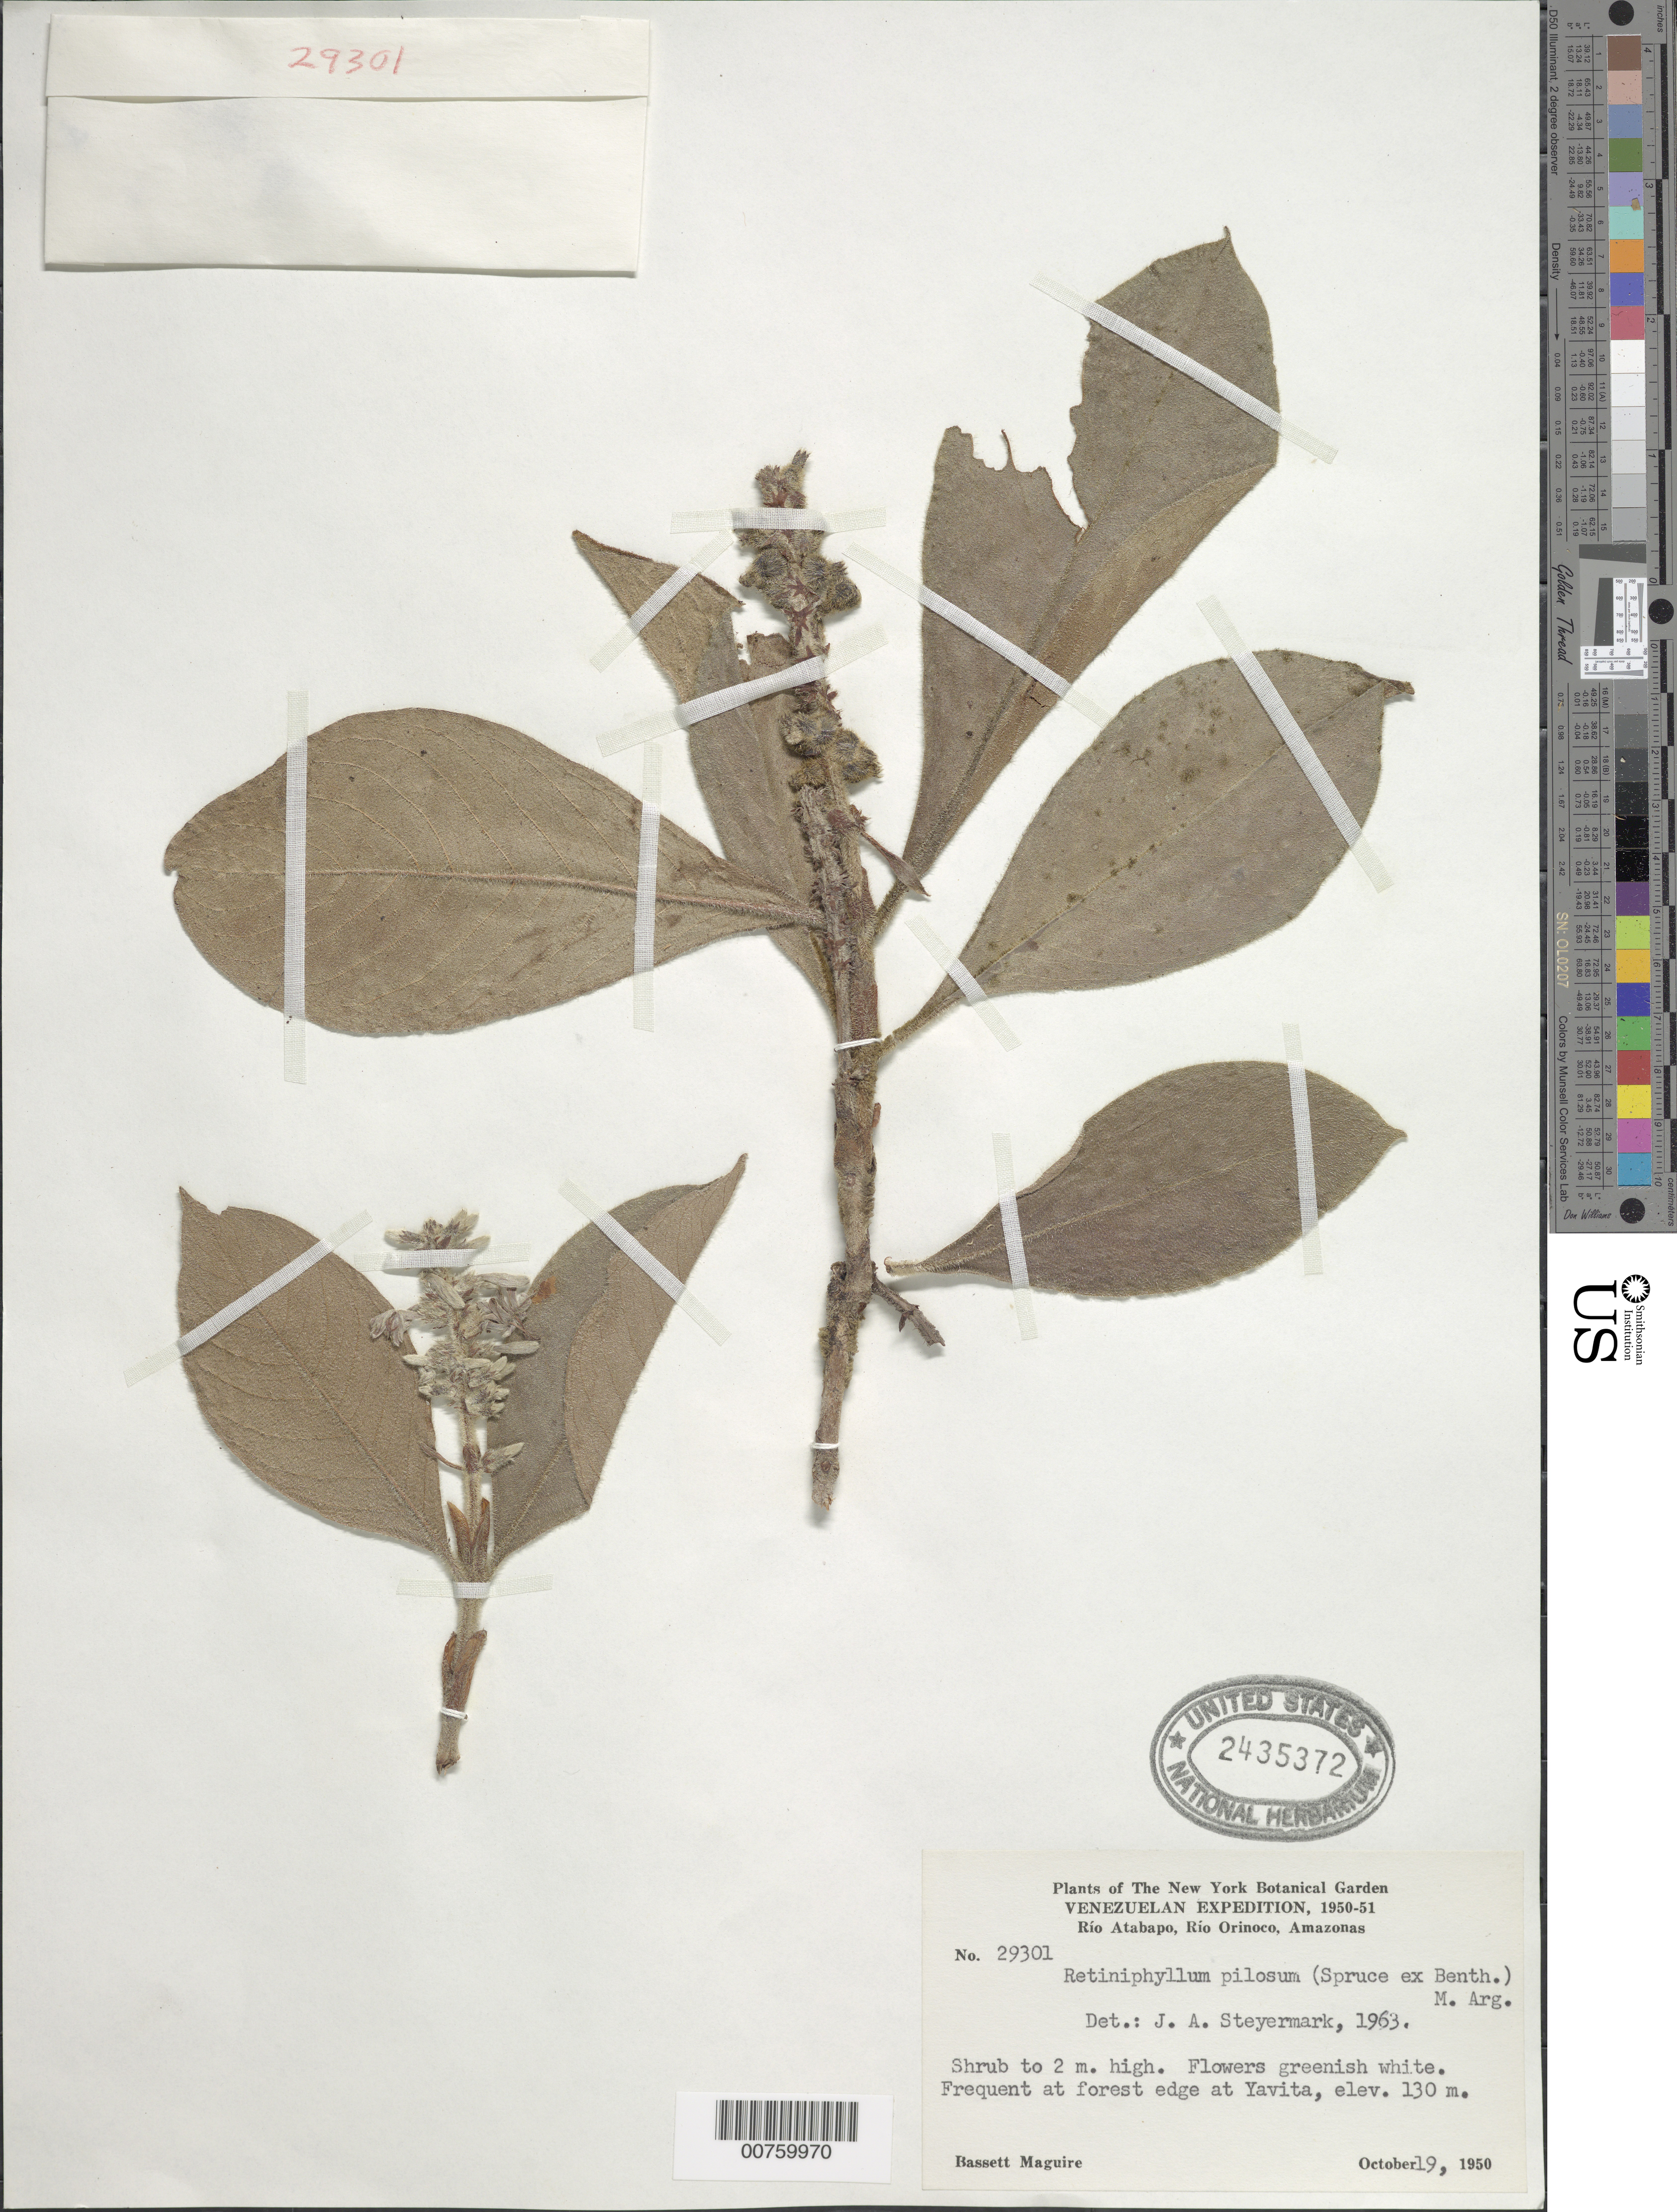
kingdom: Plantae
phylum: Tracheophyta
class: Magnoliopsida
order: Gentianales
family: Rubiaceae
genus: Retiniphyllum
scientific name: Retiniphyllum pilosum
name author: (Spruce ex Benth.) Müll. Arg.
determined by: Steyermark, Julian A., (VEN)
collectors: B. Maguire, R. S. Cowan & J. J. Wurdack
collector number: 29301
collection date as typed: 19-Oct-50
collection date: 1950-10-19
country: Venezuela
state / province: Amazonas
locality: Yavita, Río Atabapo, Río Orinoco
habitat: Forest edge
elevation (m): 130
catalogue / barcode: US 2435372